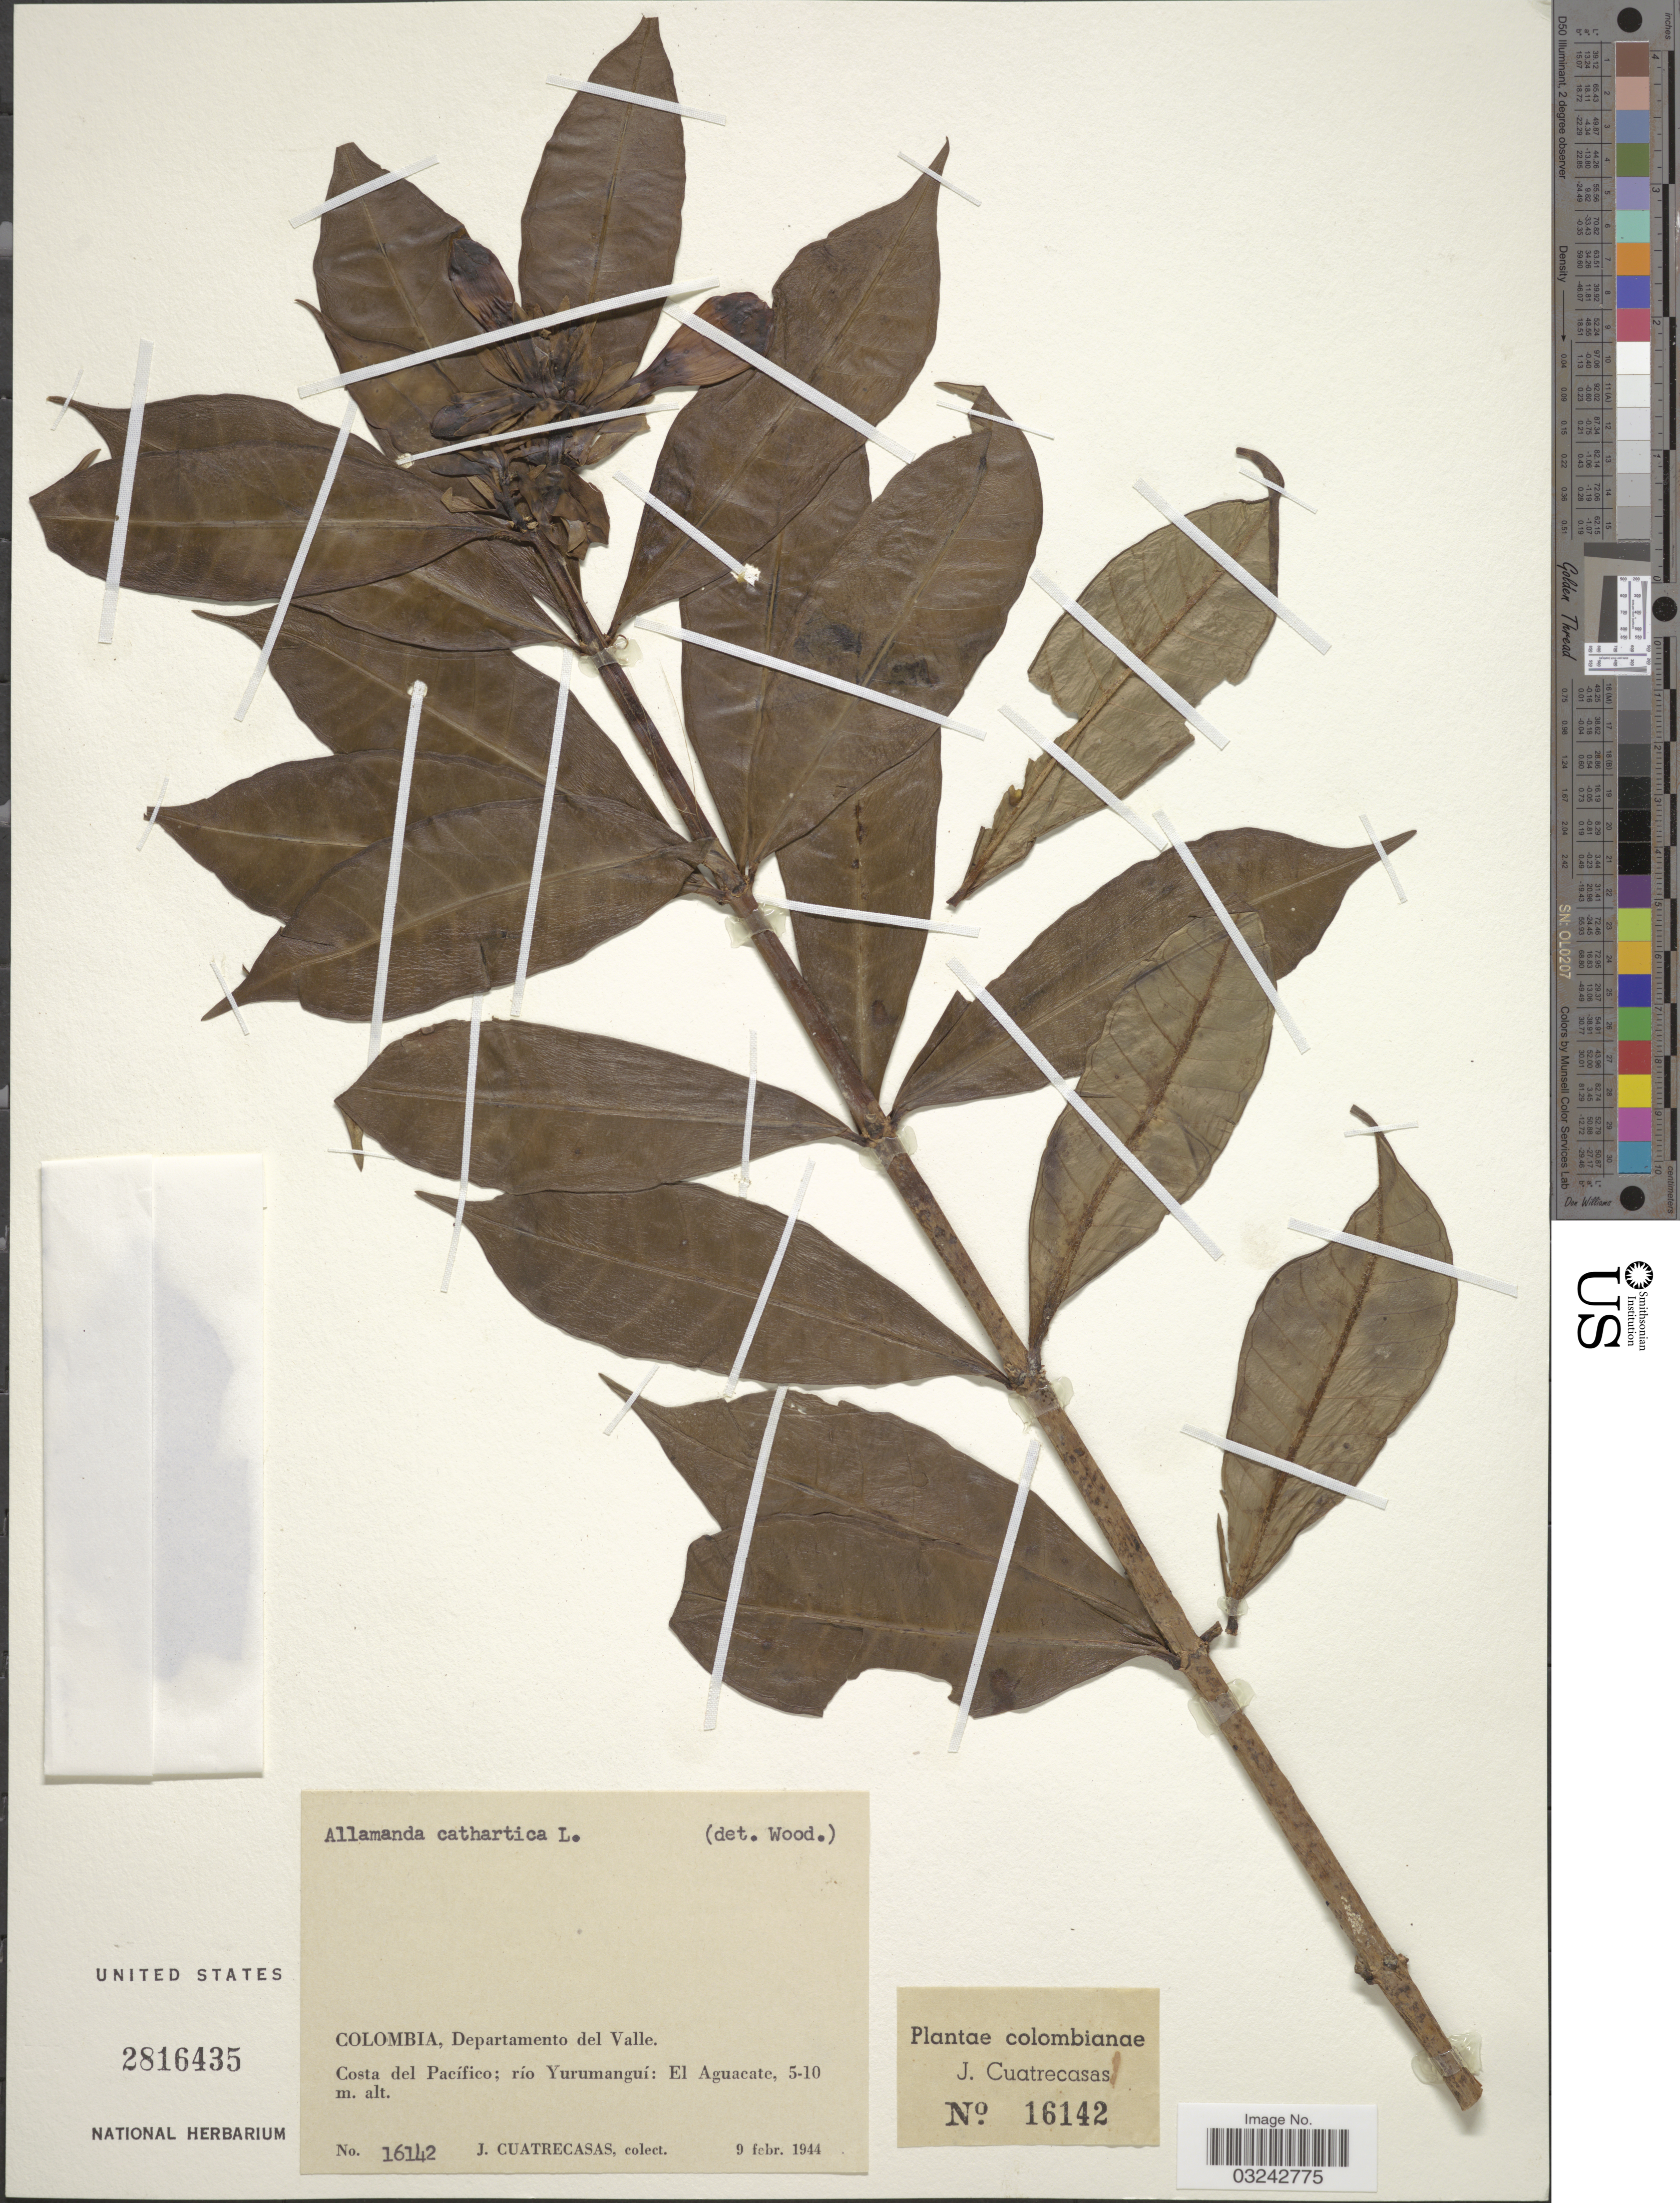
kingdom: Plantae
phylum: Tracheophyta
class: Magnoliopsida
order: Gentianales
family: Apocynaceae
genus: Allamanda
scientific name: Allamanda cathartica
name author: L.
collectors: J. Cuatrecasas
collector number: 16142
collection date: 1944-02-09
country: Colombia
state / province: Valle del Cauca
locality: Departamento del Valle. Costa del Pacífico; río Yurumanguí: El Aguacate.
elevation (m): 5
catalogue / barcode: US 2816435